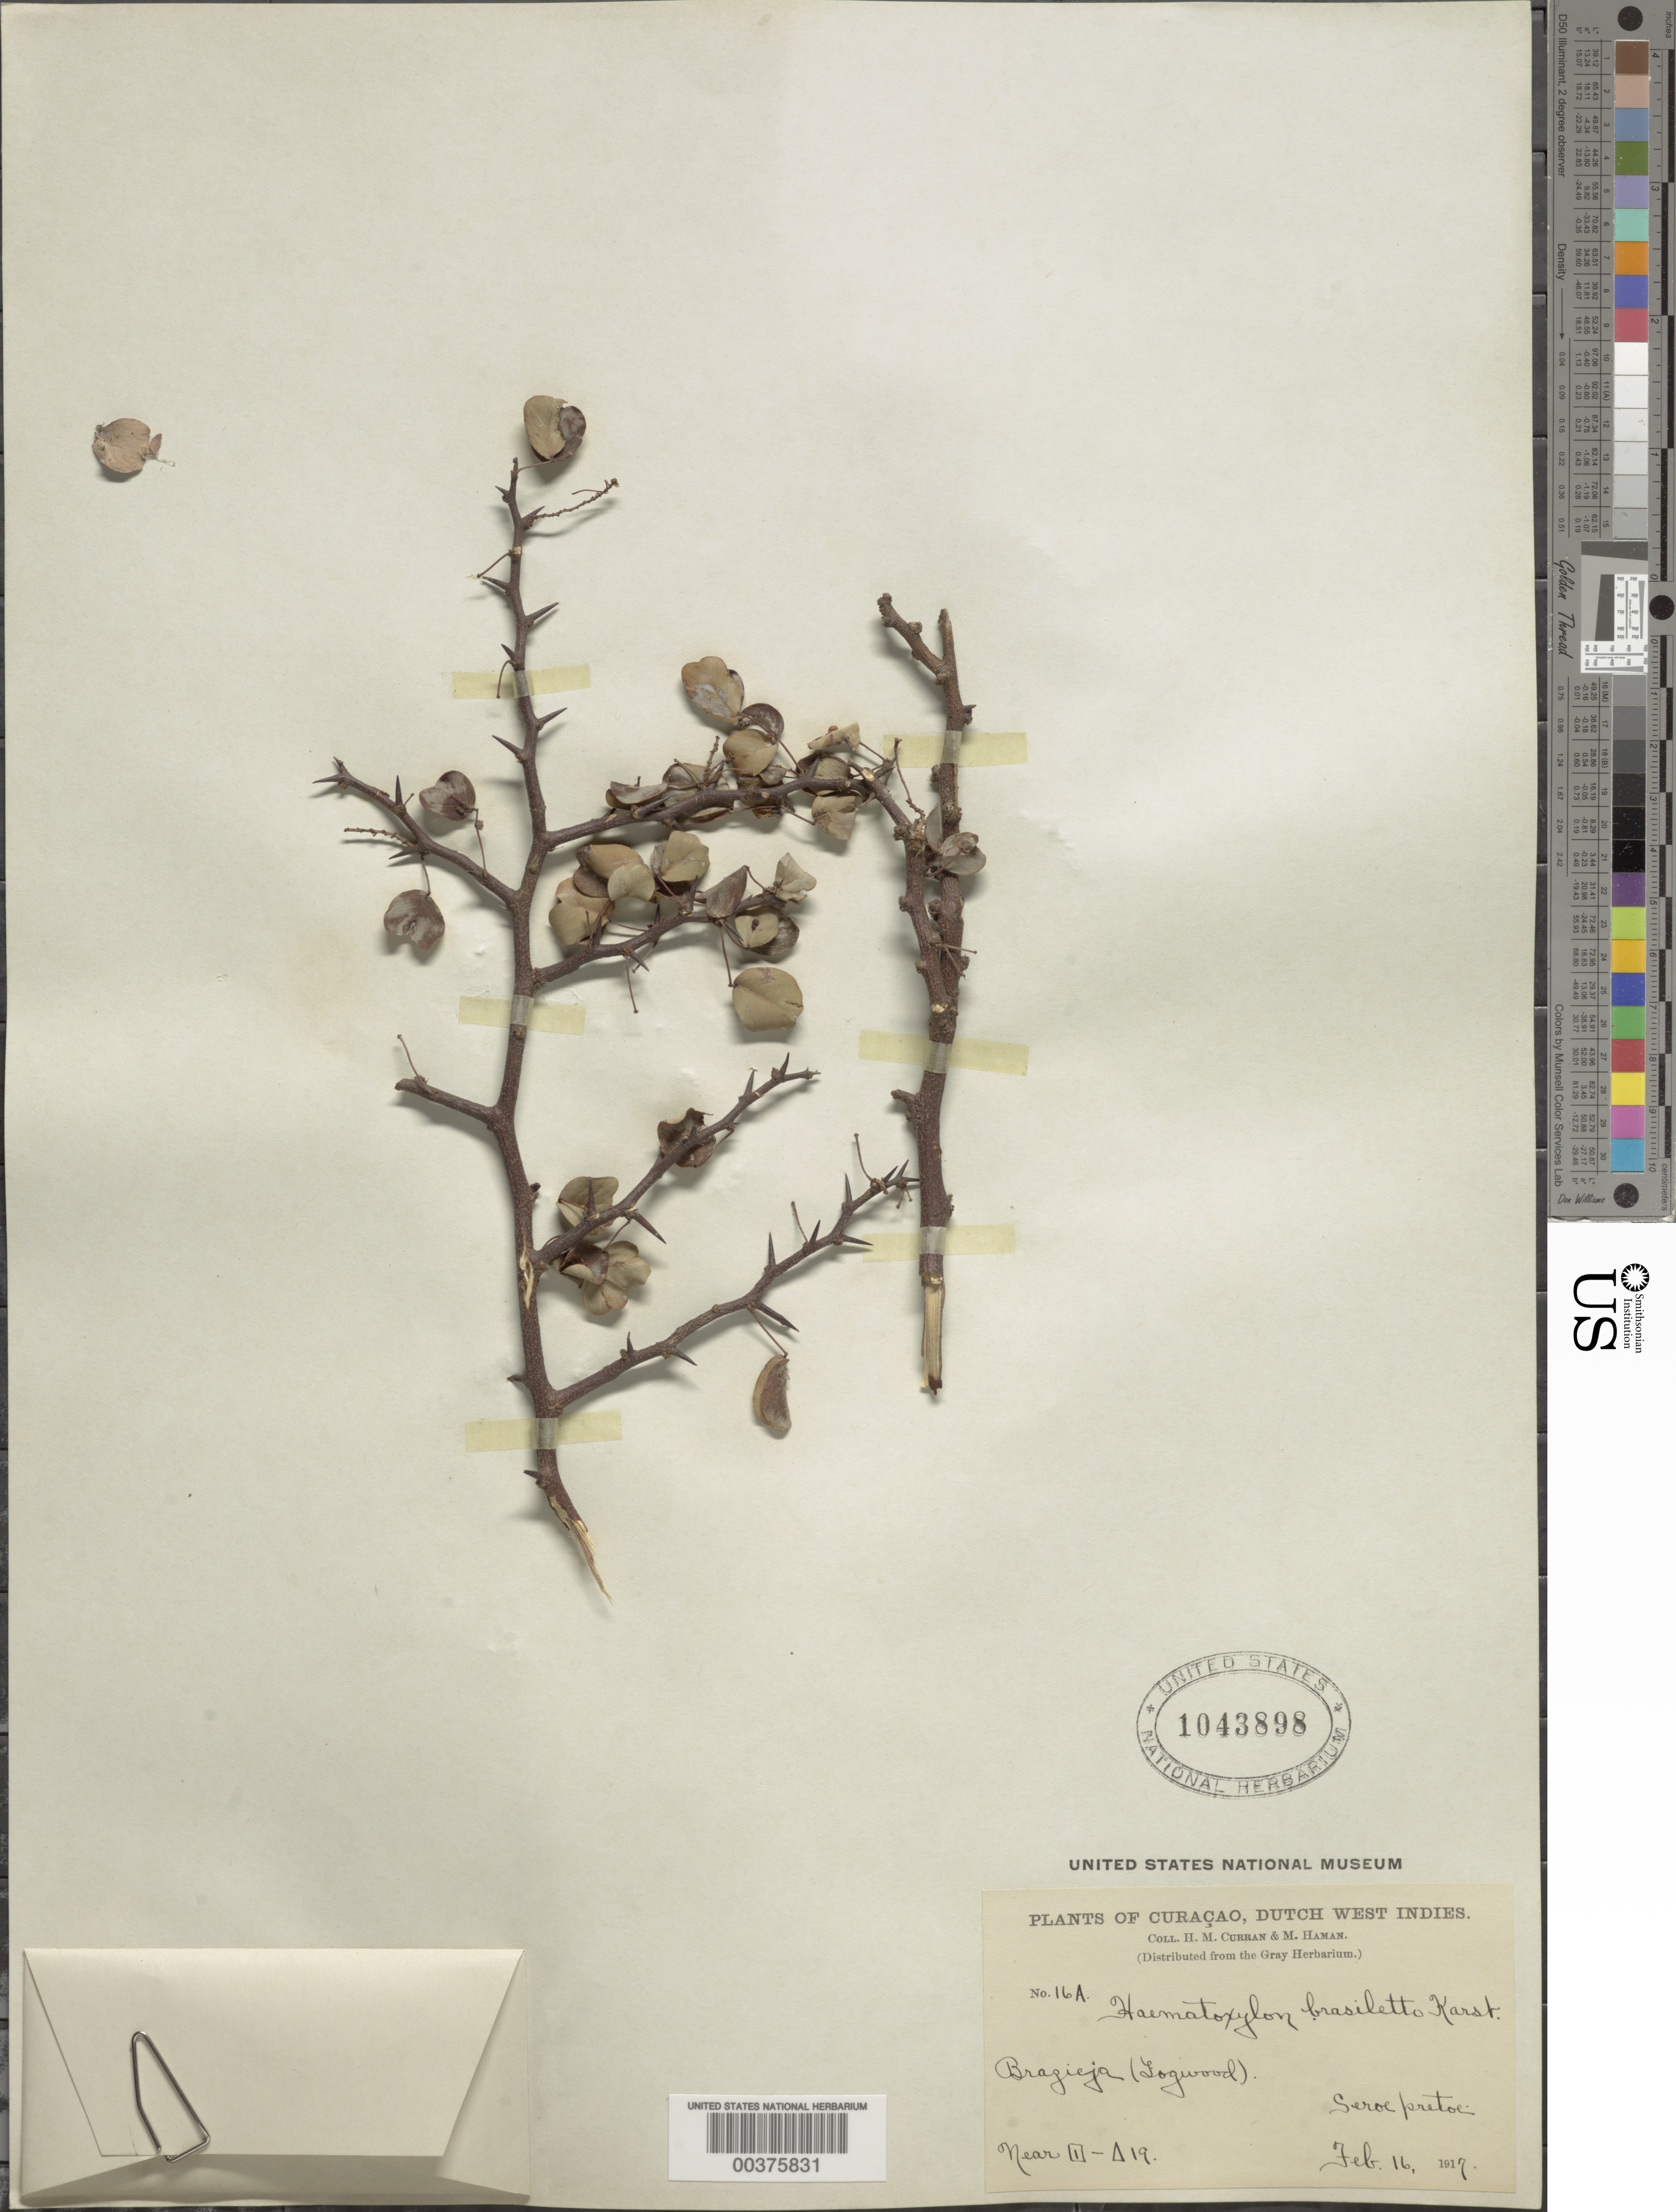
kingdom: Plantae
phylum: Tracheophyta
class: Magnoliopsida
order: Fabales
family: Fabaceae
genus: Haematoxylum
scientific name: Haematoxylum brasiletto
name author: H. Karst.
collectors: H. M. Curran & M. Haman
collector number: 16a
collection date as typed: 16 Feb 1917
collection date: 1917-02-16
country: Curaçao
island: Curaçao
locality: Seroe pretoe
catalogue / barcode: US 1043898